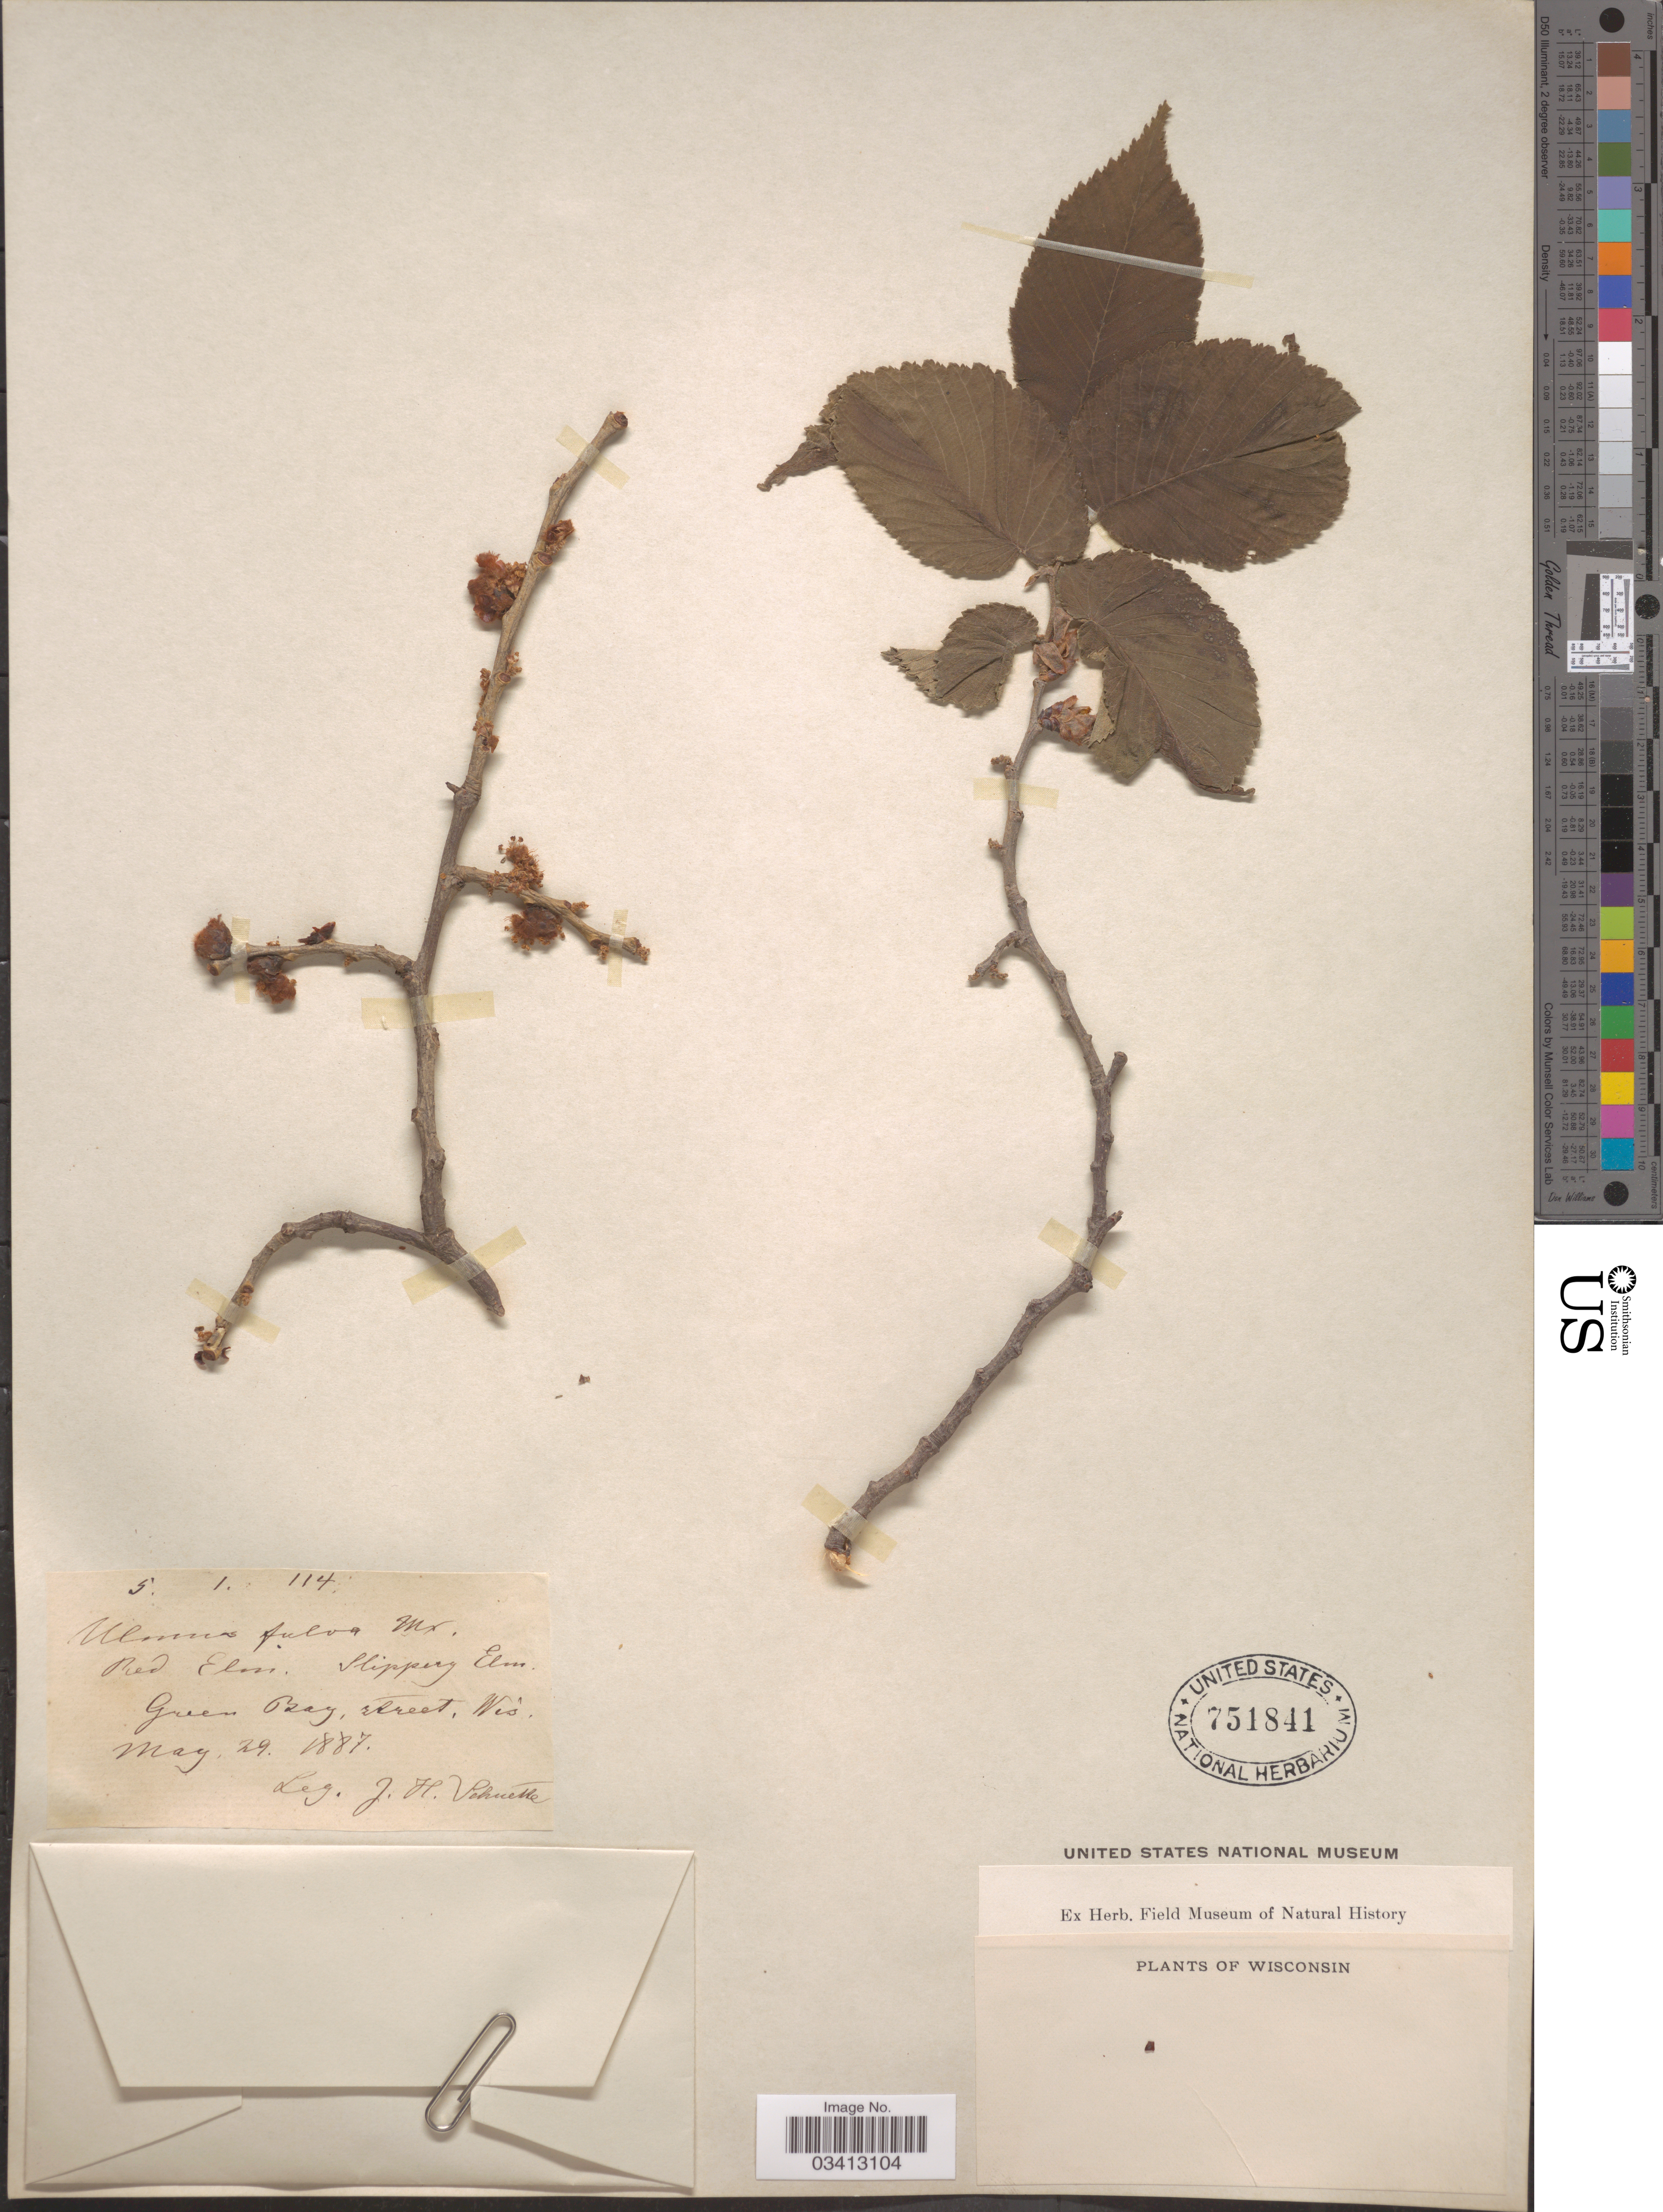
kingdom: Plantae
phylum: Tracheophyta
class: Magnoliopsida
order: Rosales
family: Ulmaceae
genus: Ulmus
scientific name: Ulmus rubra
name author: Muhl.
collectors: J. H. Schuette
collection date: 1887-05-29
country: United States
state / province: Wisconsin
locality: Green Bay, street.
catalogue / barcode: US 751841